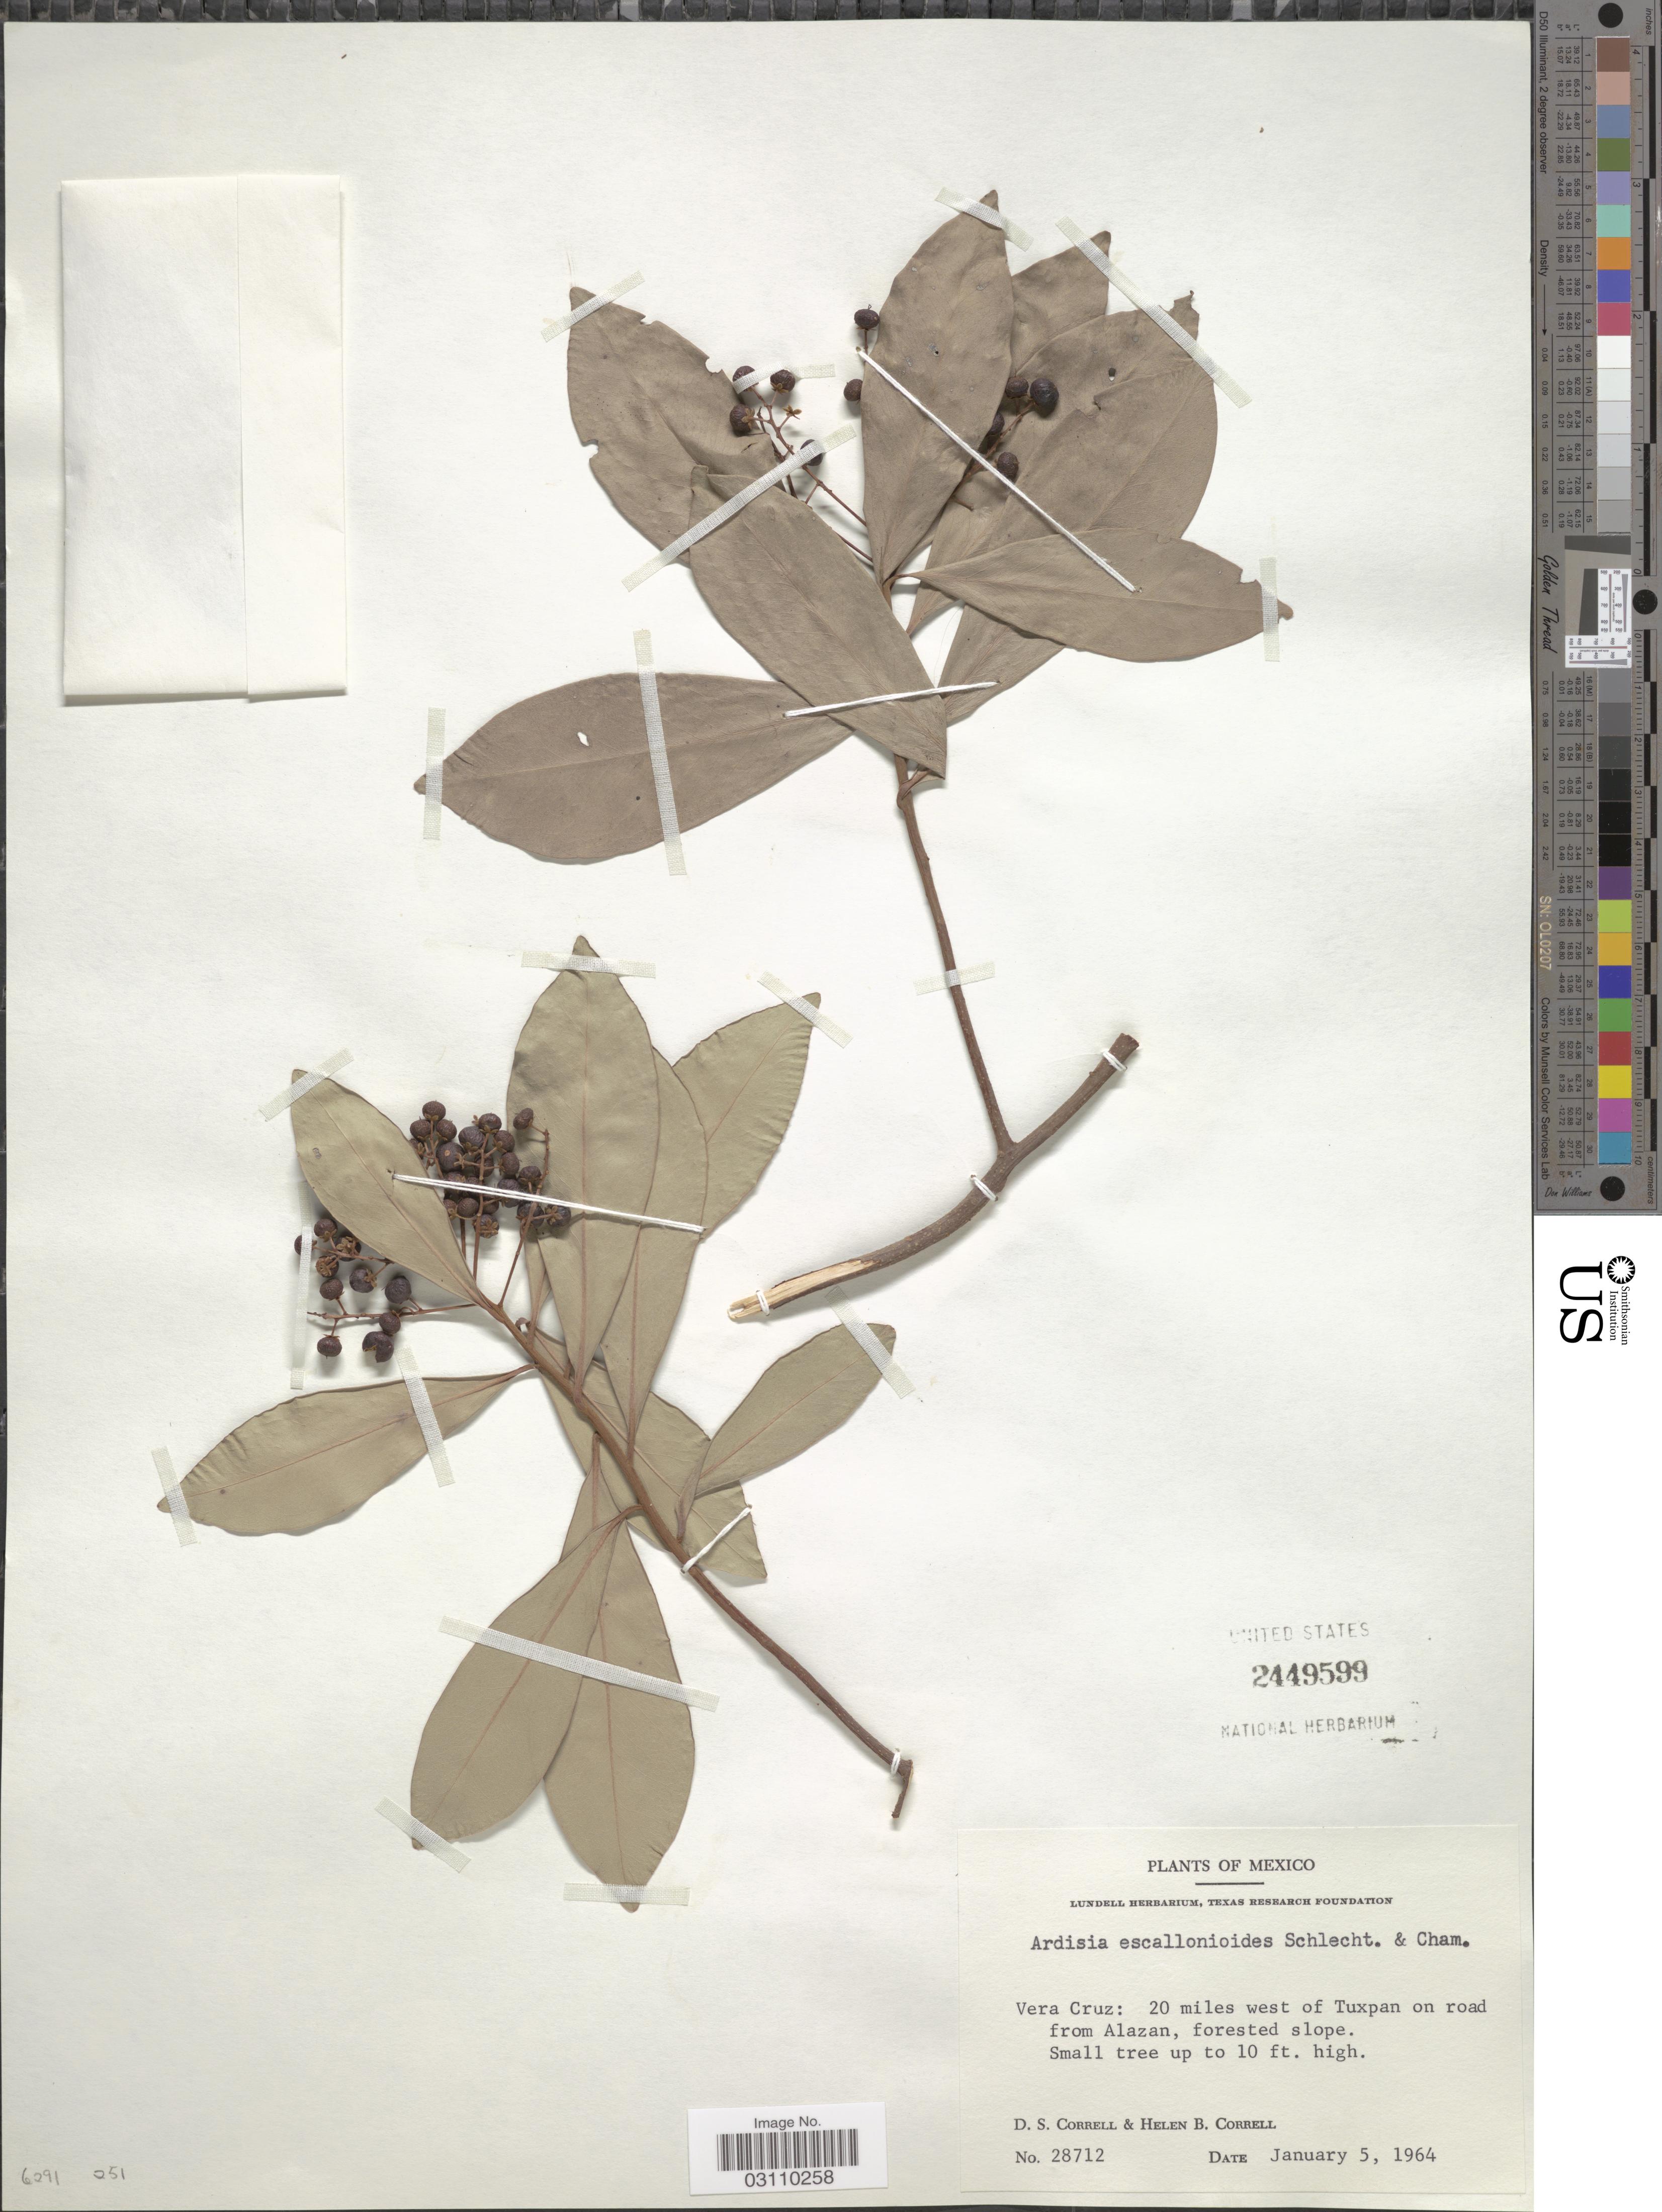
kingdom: Plantae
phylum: Tracheophyta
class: Magnoliopsida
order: Ericales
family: Primulaceae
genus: Ardisia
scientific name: Ardisia escallonioides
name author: Schltdl. & Cham.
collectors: D. S. Correll & H. Correll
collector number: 28712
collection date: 1964-01-05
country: Mexico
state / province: Veracruz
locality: Vera Cruz: 20 miles west of Tuxpan on road from Alazan, forested slope.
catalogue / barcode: US 2449599